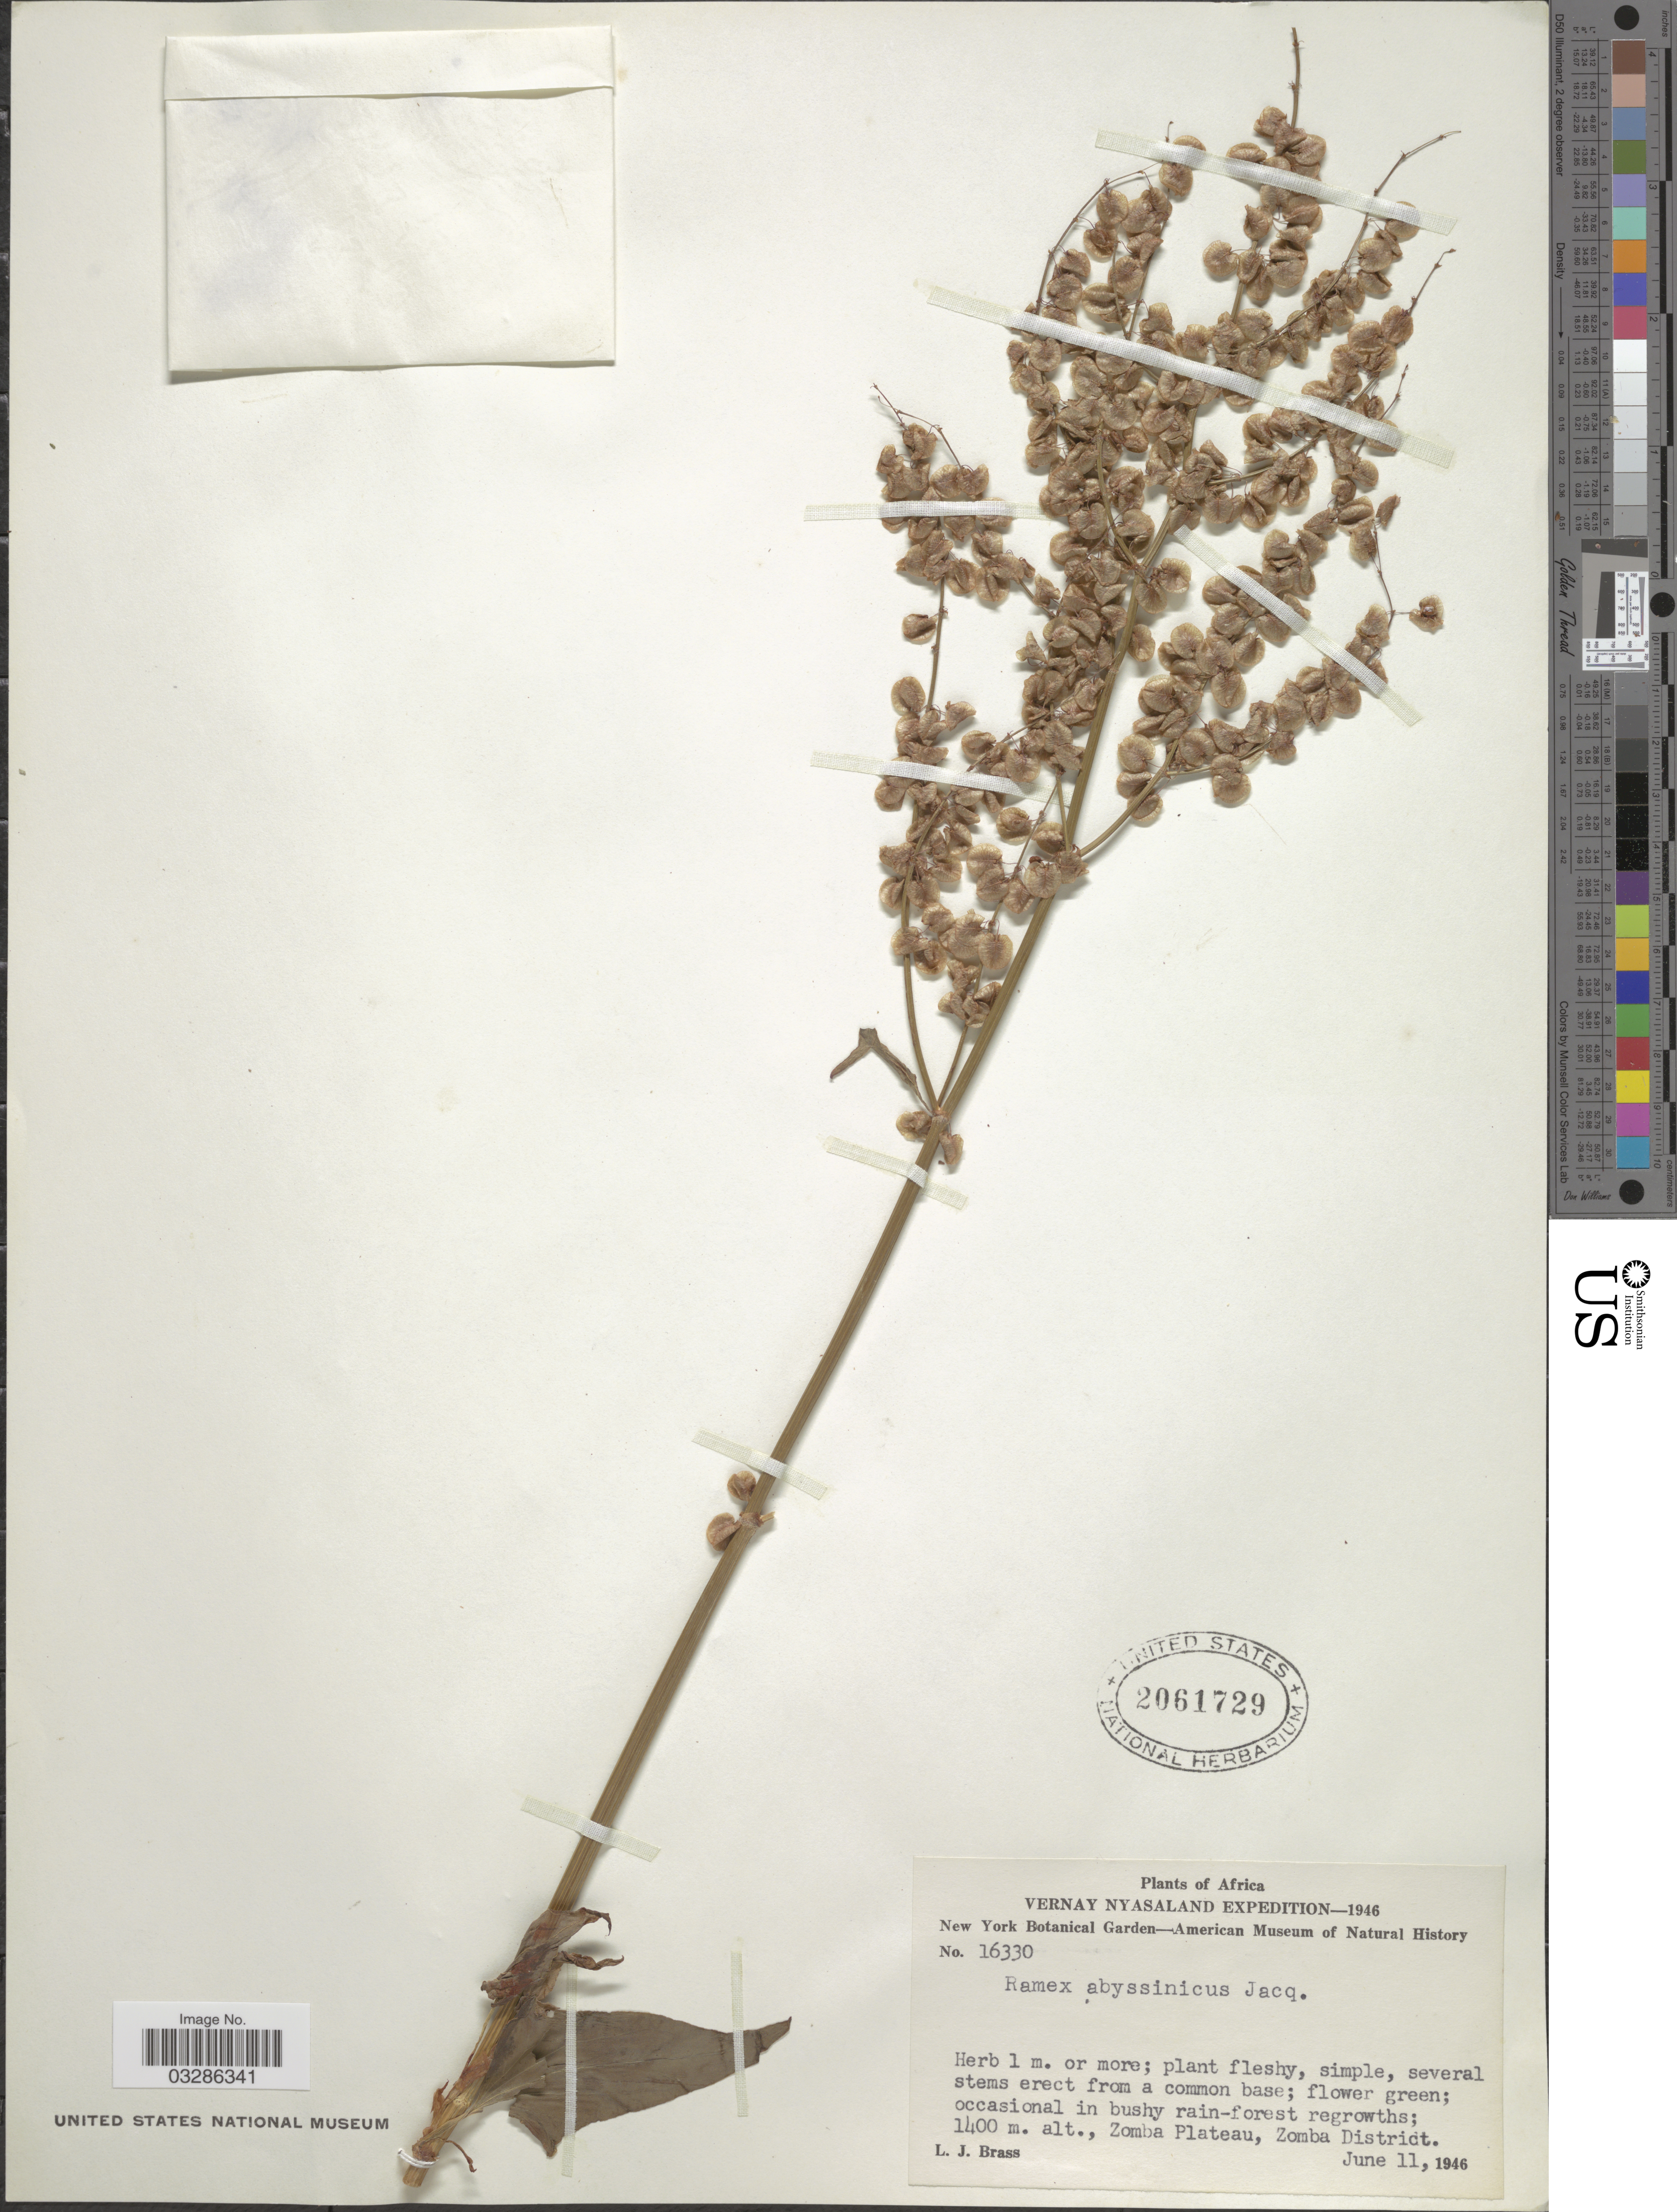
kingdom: Plantae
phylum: Tracheophyta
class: Magnoliopsida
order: Caryophyllales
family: Polygonaceae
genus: Rumex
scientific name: Rumex abyssinicus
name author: Jacq.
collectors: L. J. Brass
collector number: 16330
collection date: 1946-06-11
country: Malawi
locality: Vernay Nyasaland. Zomba Plateau, Zomba District.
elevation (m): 1400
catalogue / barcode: US 2061729